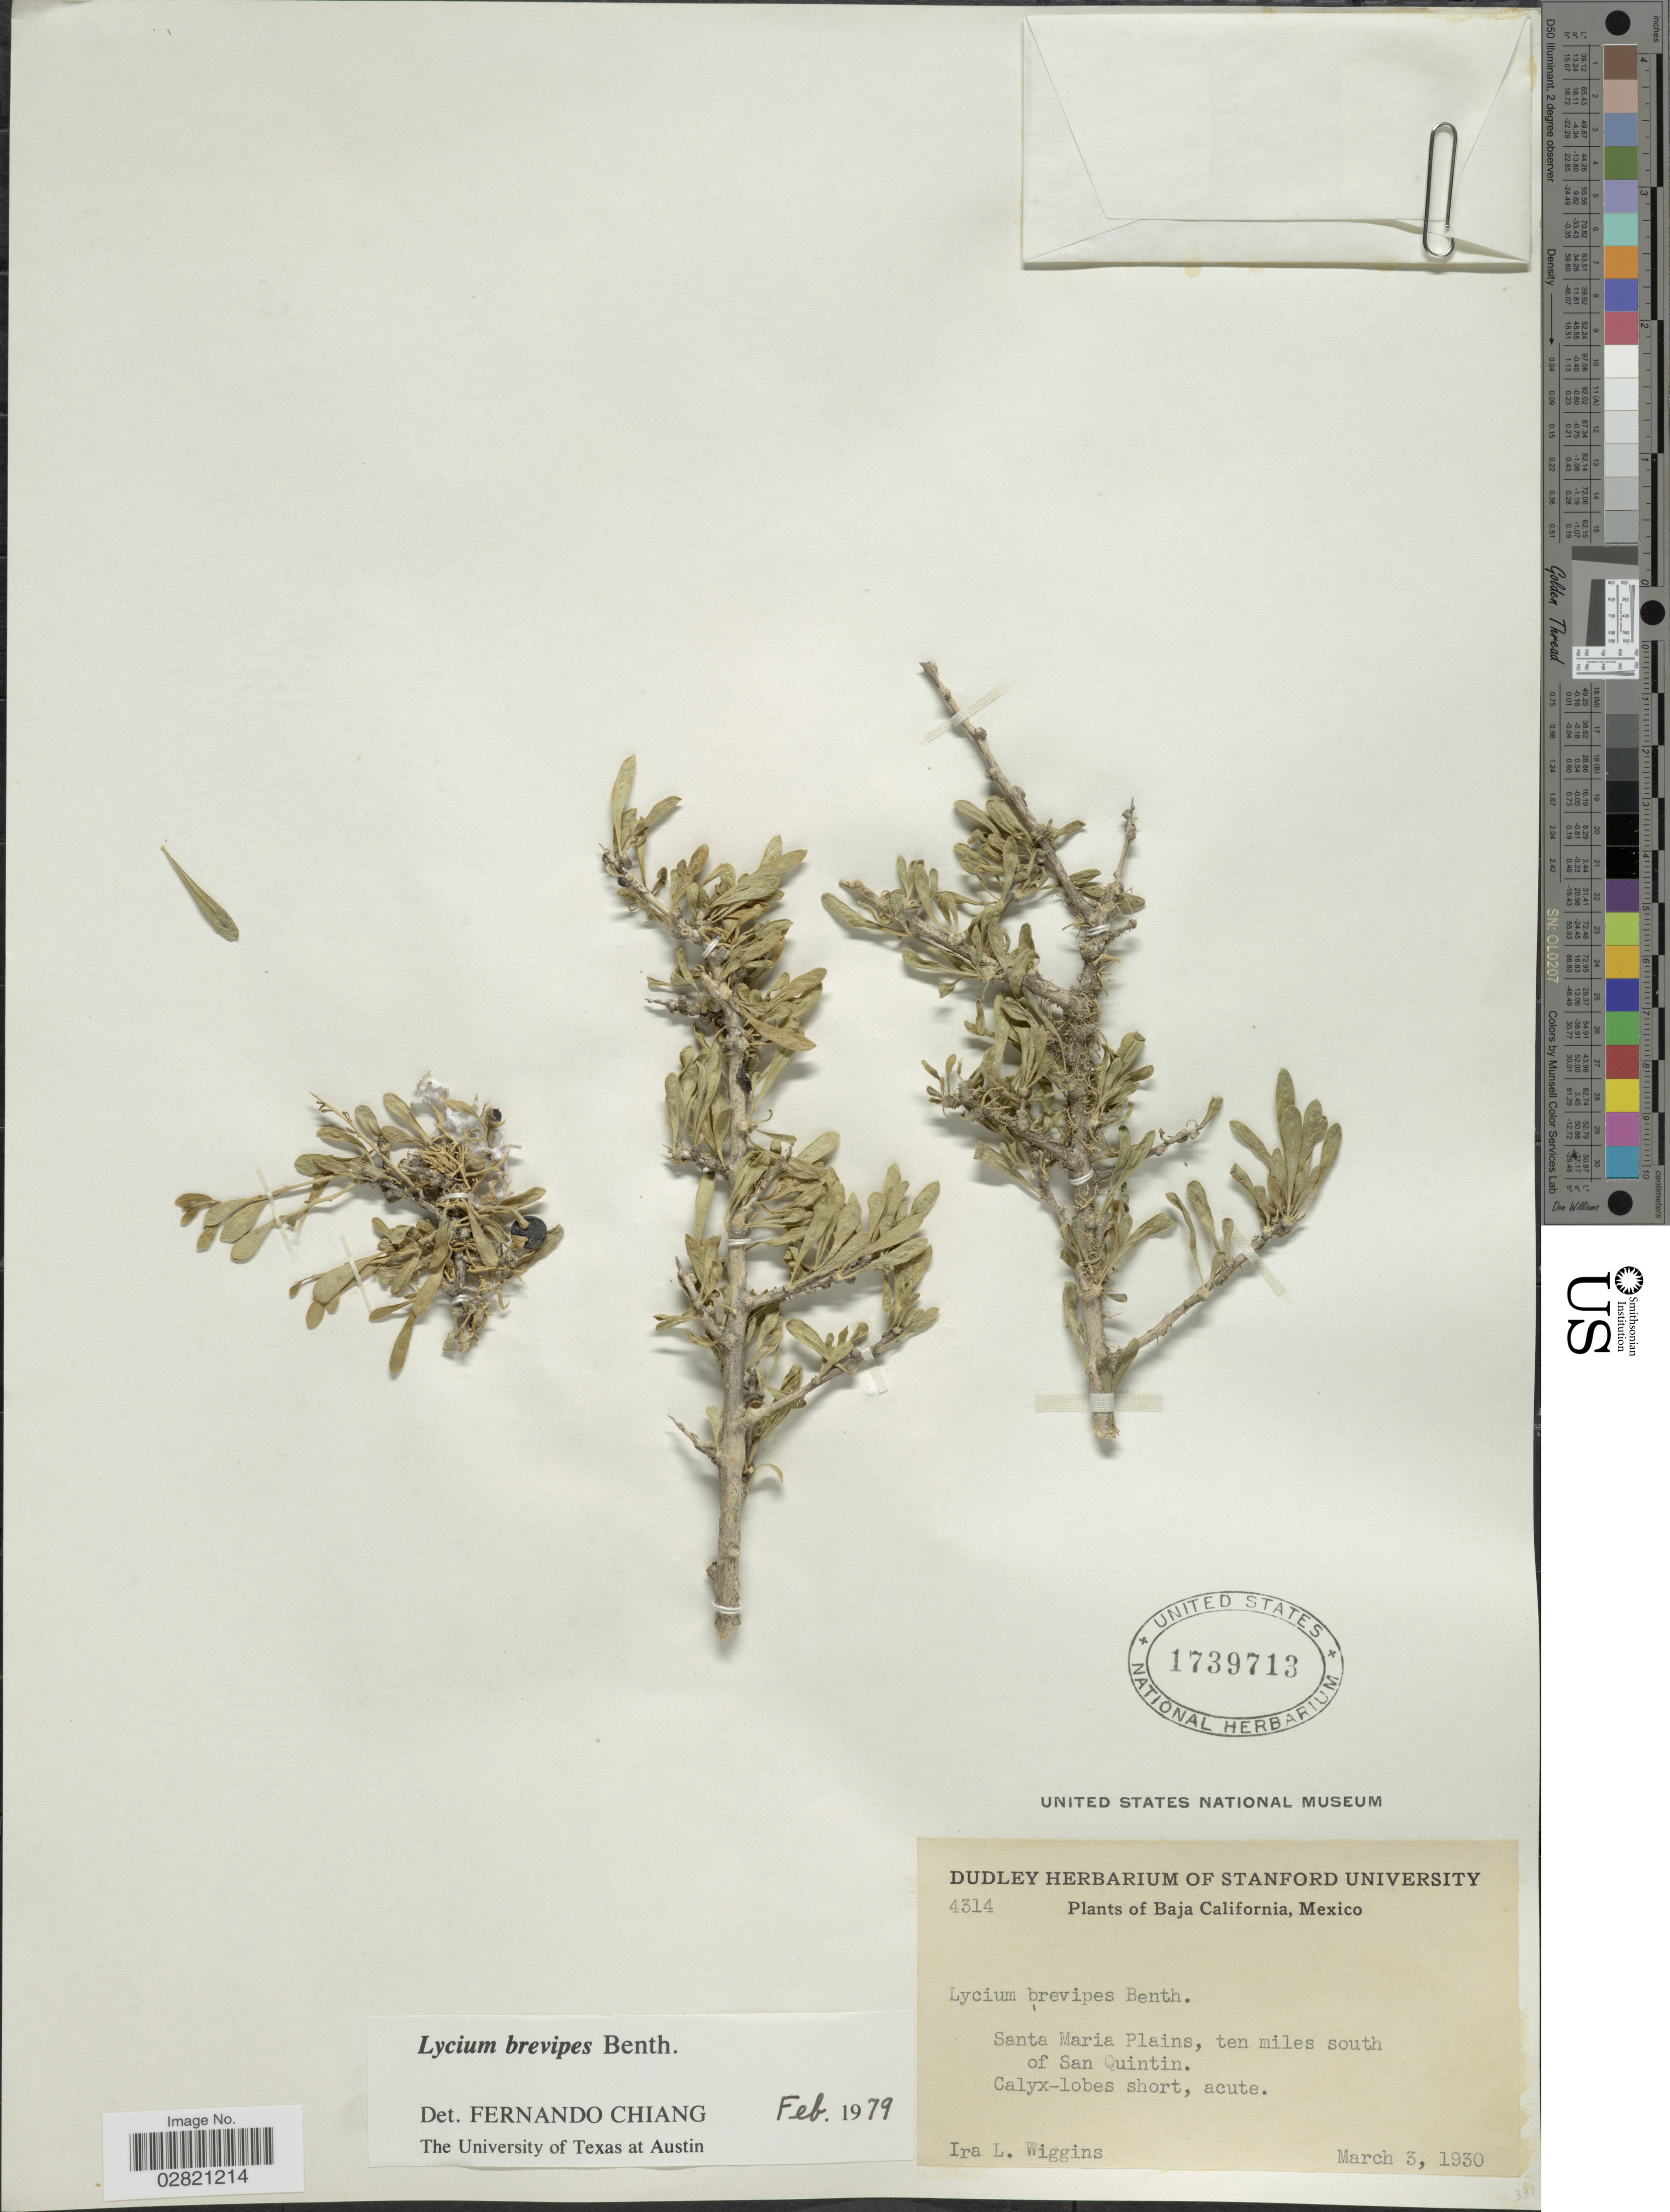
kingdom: Plantae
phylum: Tracheophyta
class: Magnoliopsida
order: Solanales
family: Solanaceae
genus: Lycium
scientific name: Lycium brevipes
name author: Benth.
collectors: I. L. Wiggins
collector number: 4314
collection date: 1930-03-03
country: Mexico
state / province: Baja California Norte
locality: Santa Maria Plains, ten miles south of San Quintin.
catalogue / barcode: US 1739713